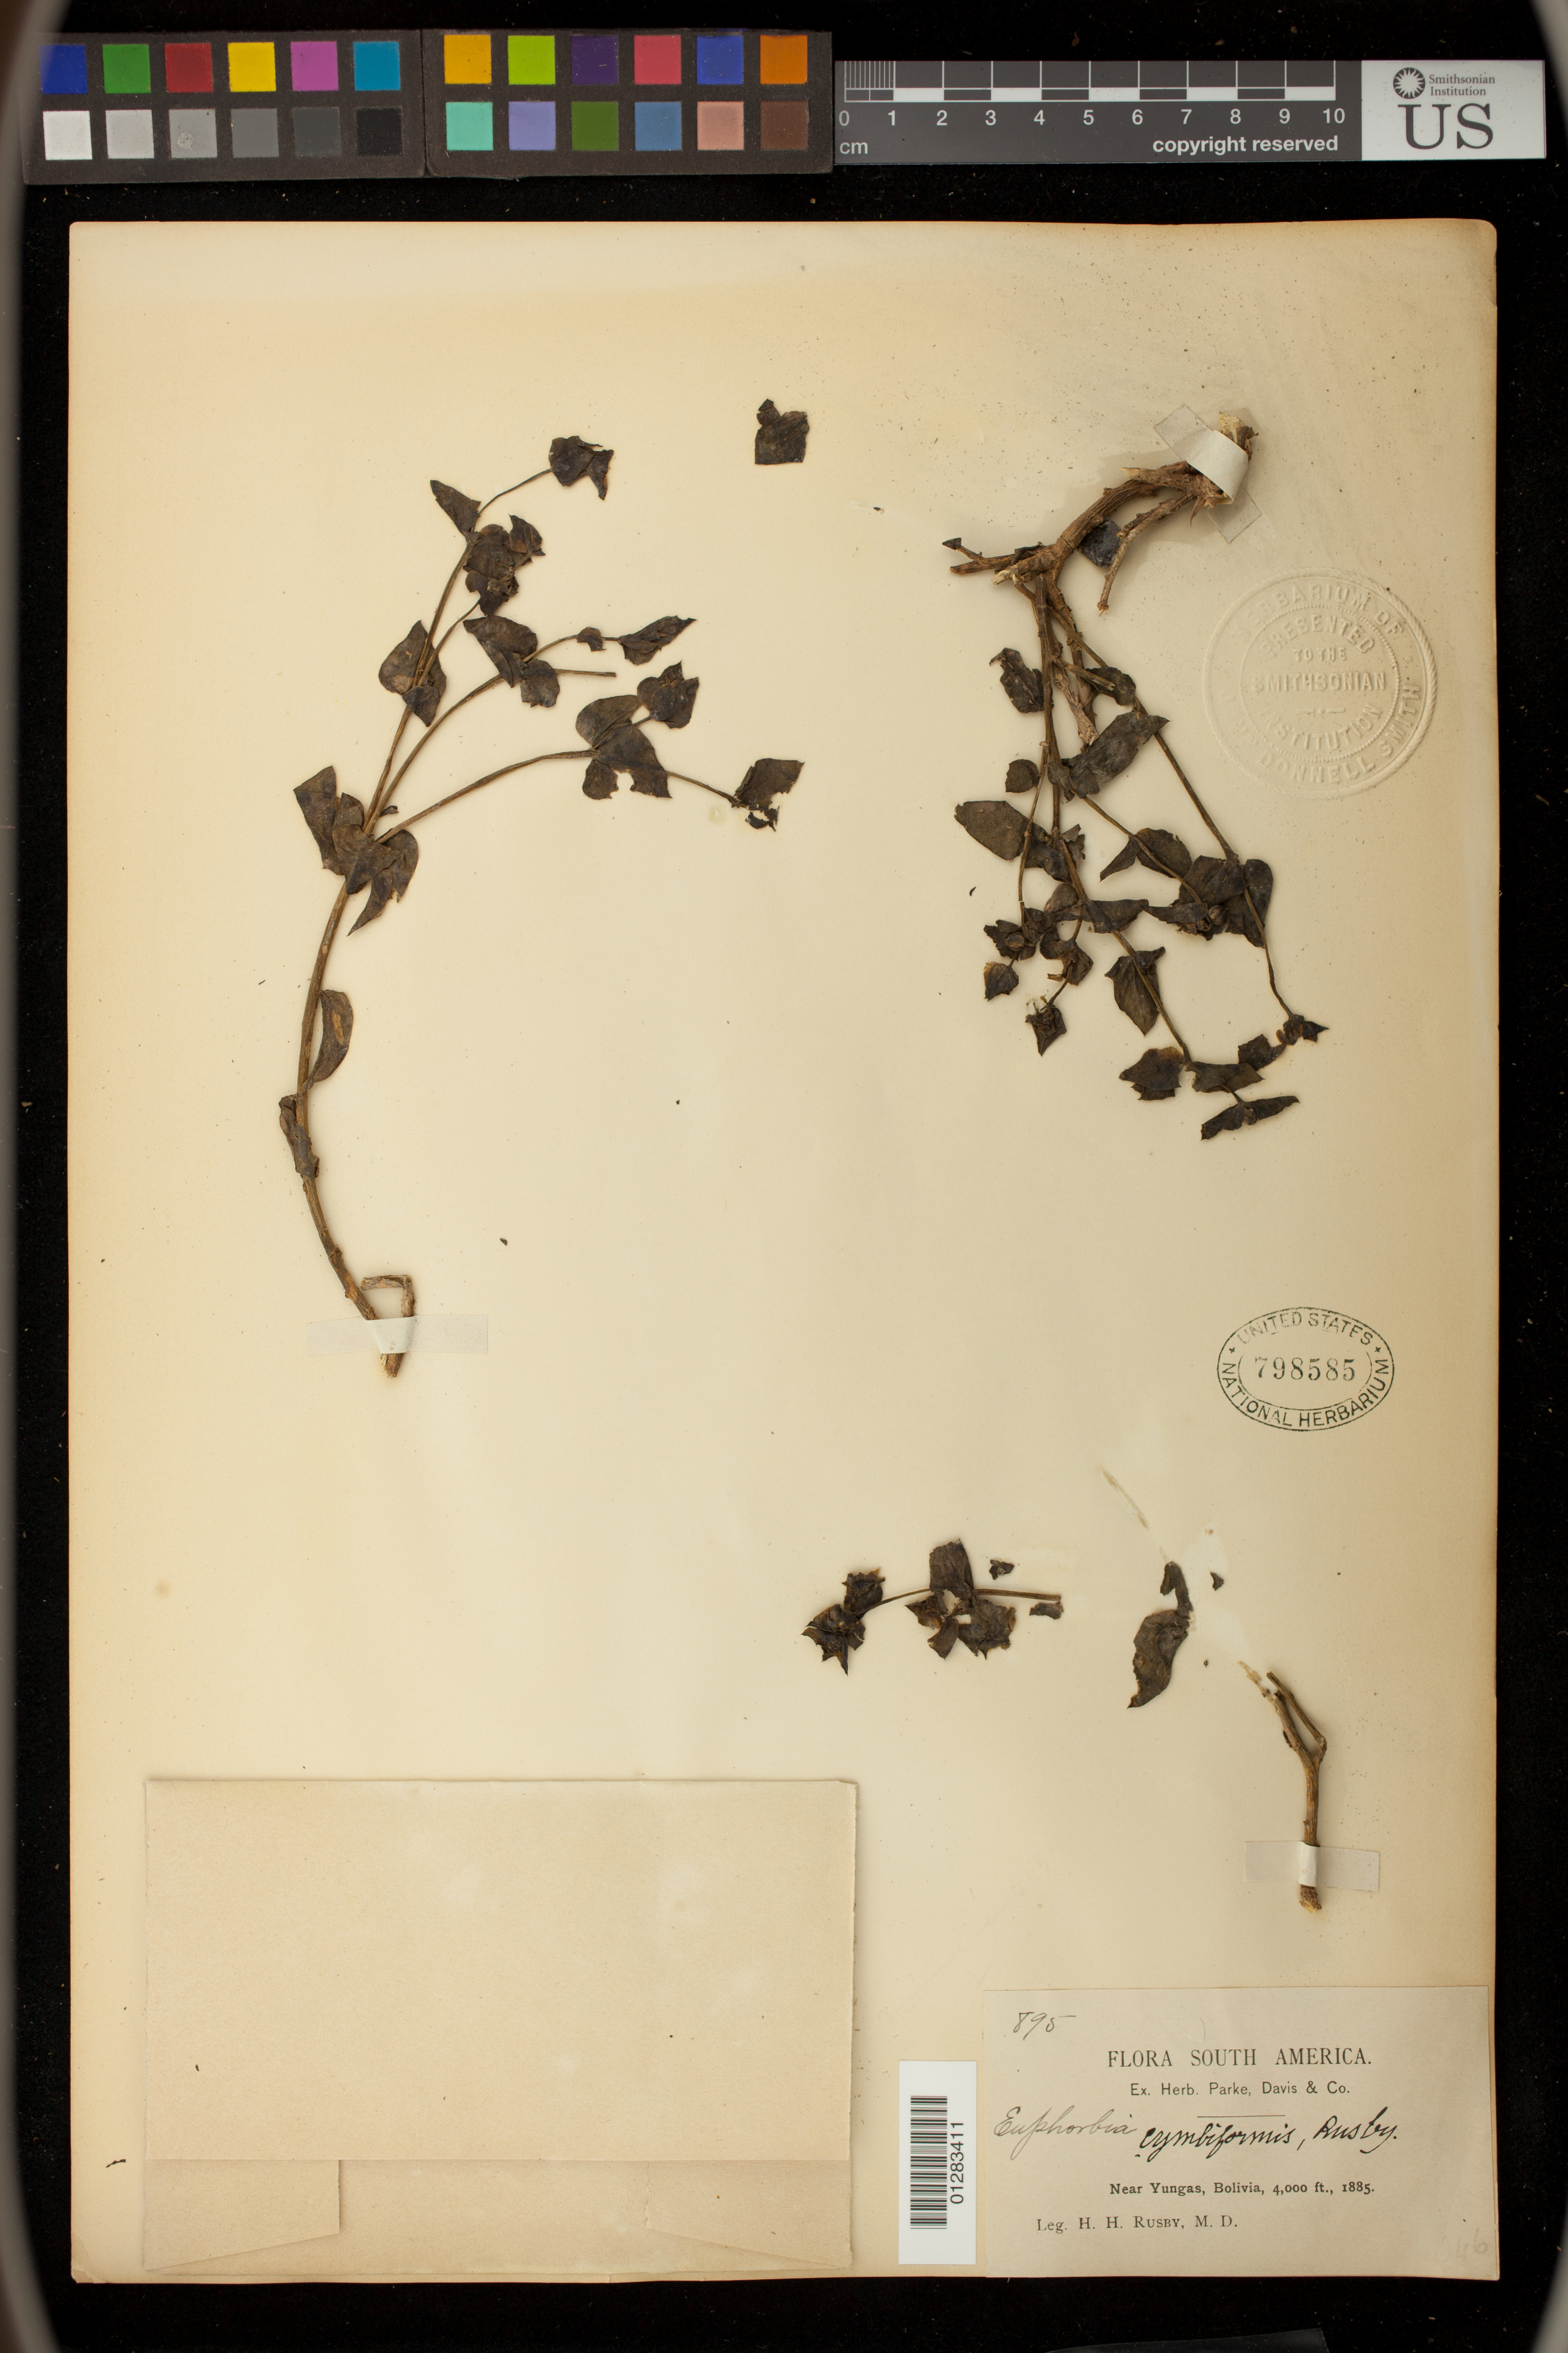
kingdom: Plantae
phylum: Tracheophyta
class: Magnoliopsida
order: Malpighiales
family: Euphorbiaceae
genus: Euphorbia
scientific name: Euphorbia cymbiformis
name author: Rusby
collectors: H. H. Rusby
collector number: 895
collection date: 1885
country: Bolivia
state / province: La Paz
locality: Near Yungas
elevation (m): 1219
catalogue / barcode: US 798585